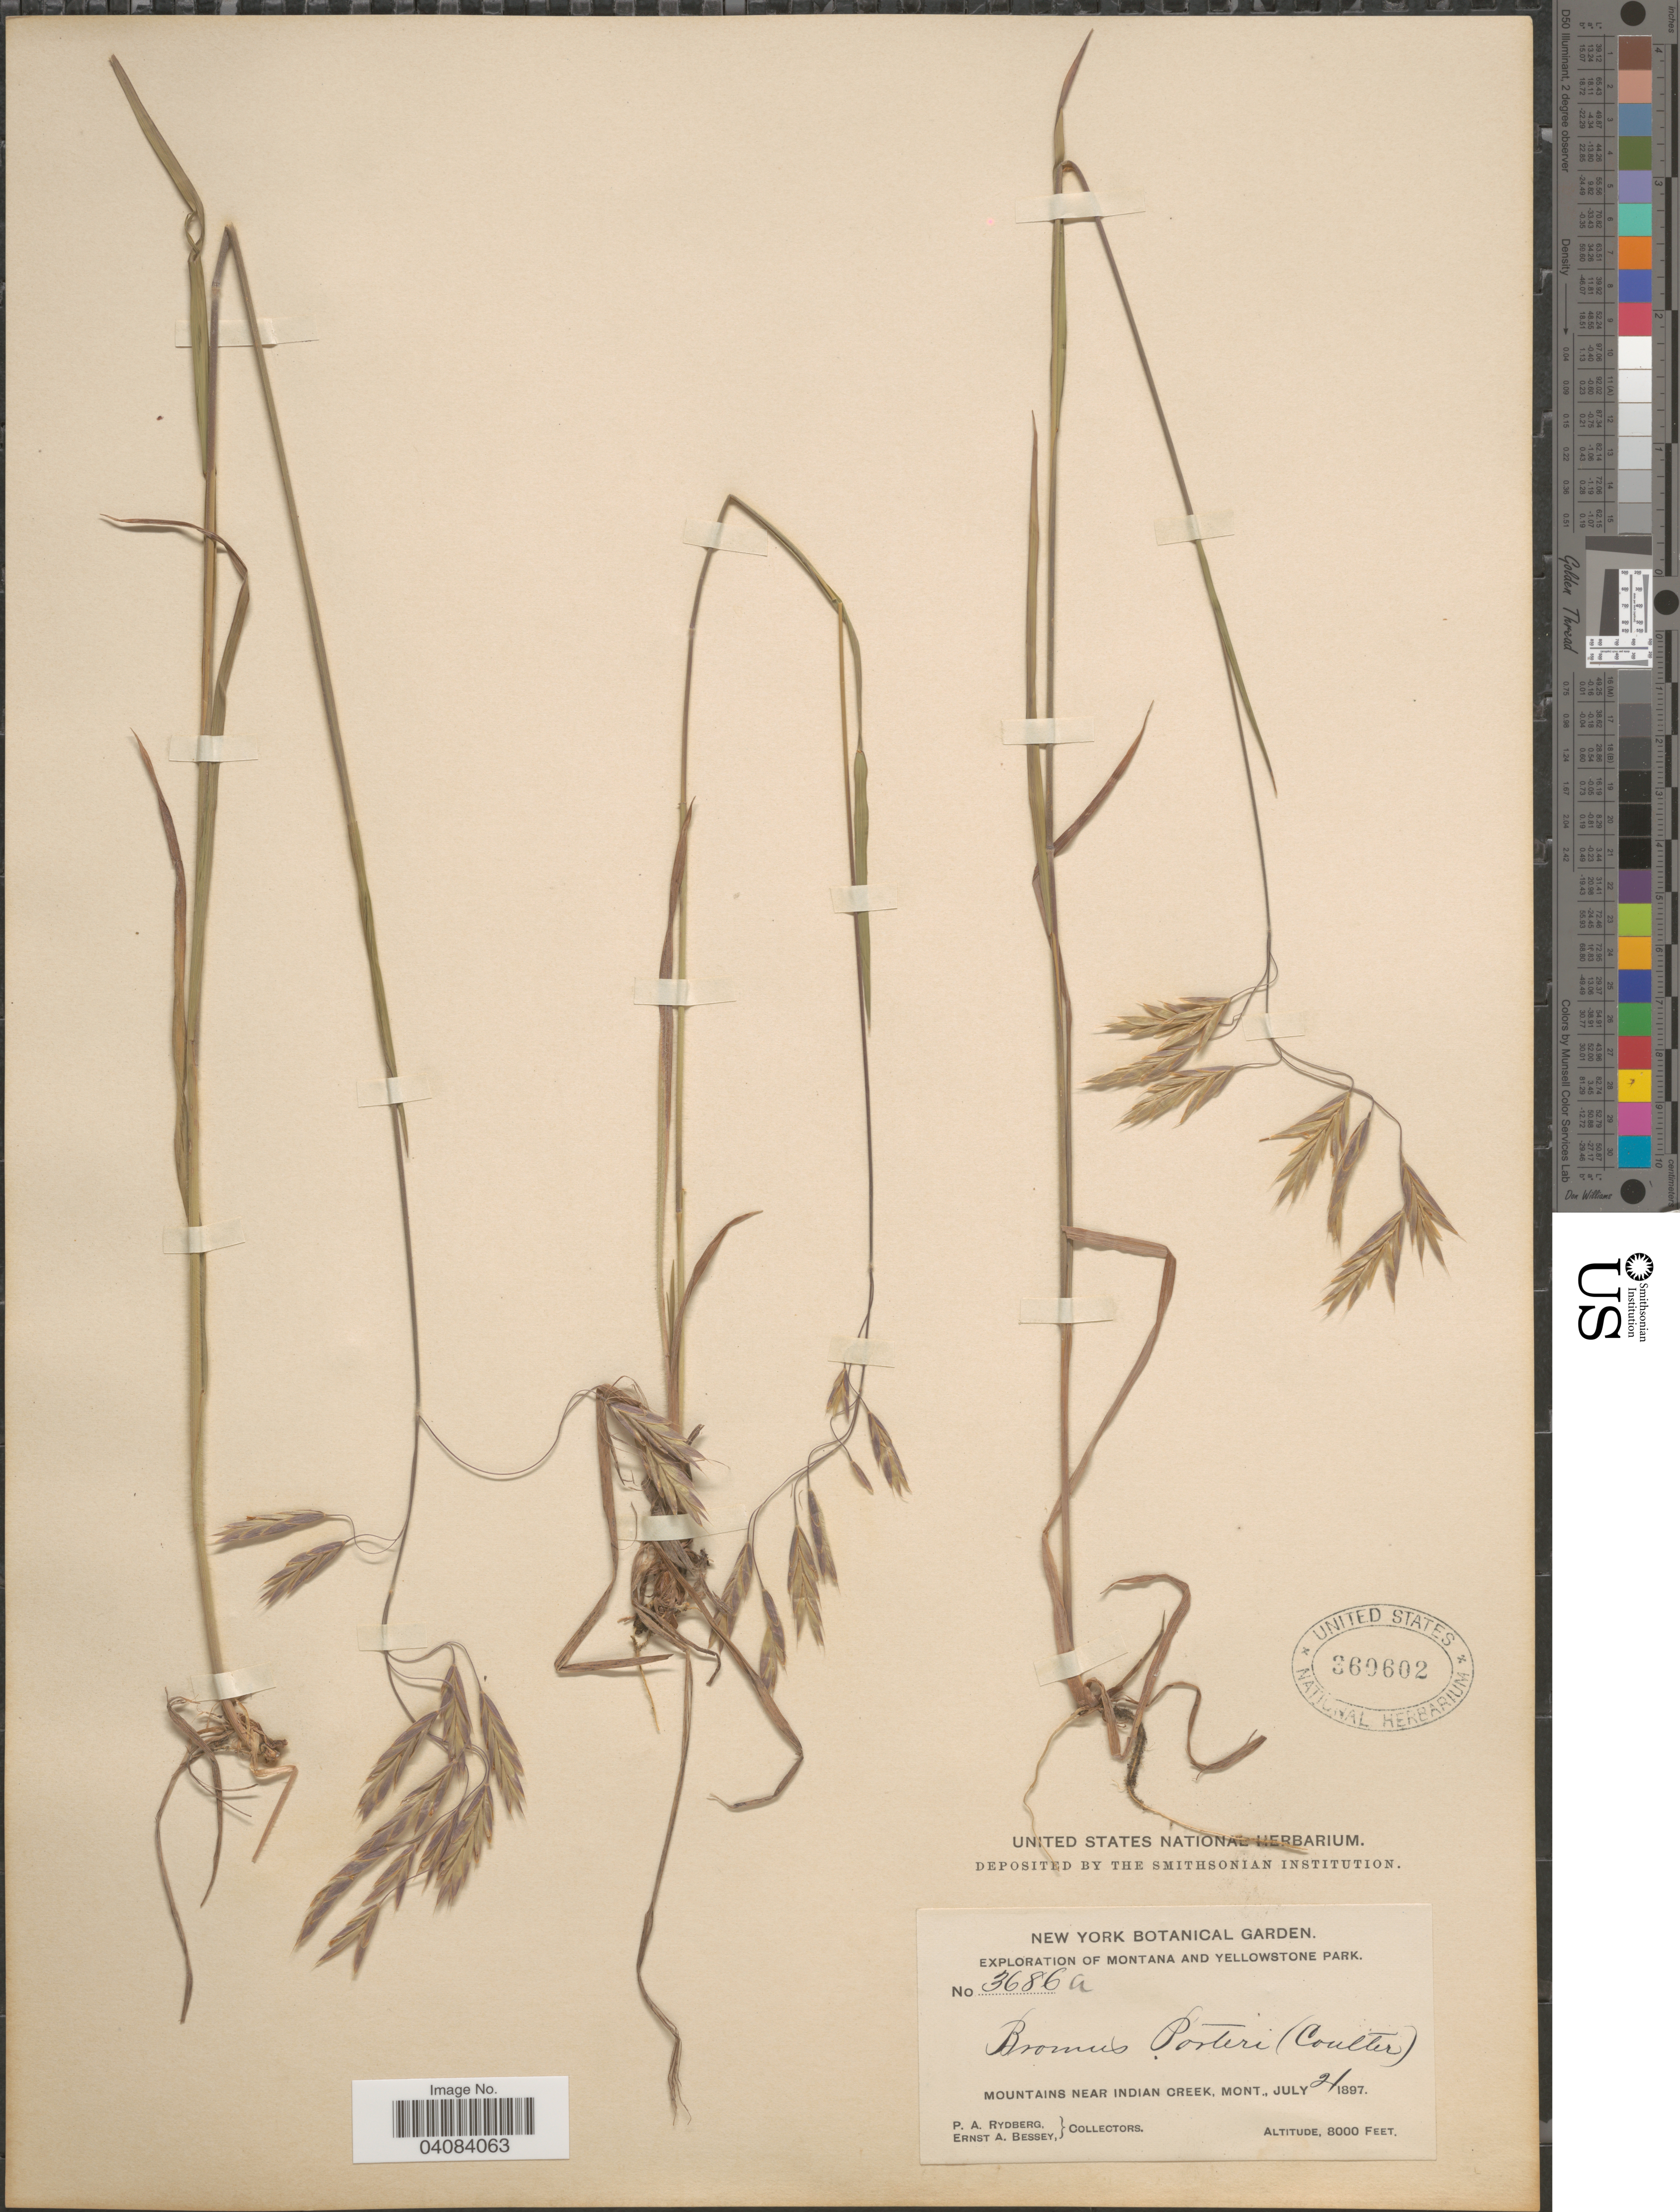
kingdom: Plantae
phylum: Tracheophyta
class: Liliopsida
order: Poales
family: Poaceae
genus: Bromus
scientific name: Bromus porteri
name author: (J.M. Coult.) Nash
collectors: P. A. Rydberg & E. A. Bessey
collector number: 3686a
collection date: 1897-07-21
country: United States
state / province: Montana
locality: Exploration of Montana and Yellowstone Park. Mountains near Indian Creek.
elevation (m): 2438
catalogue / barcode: US 360602